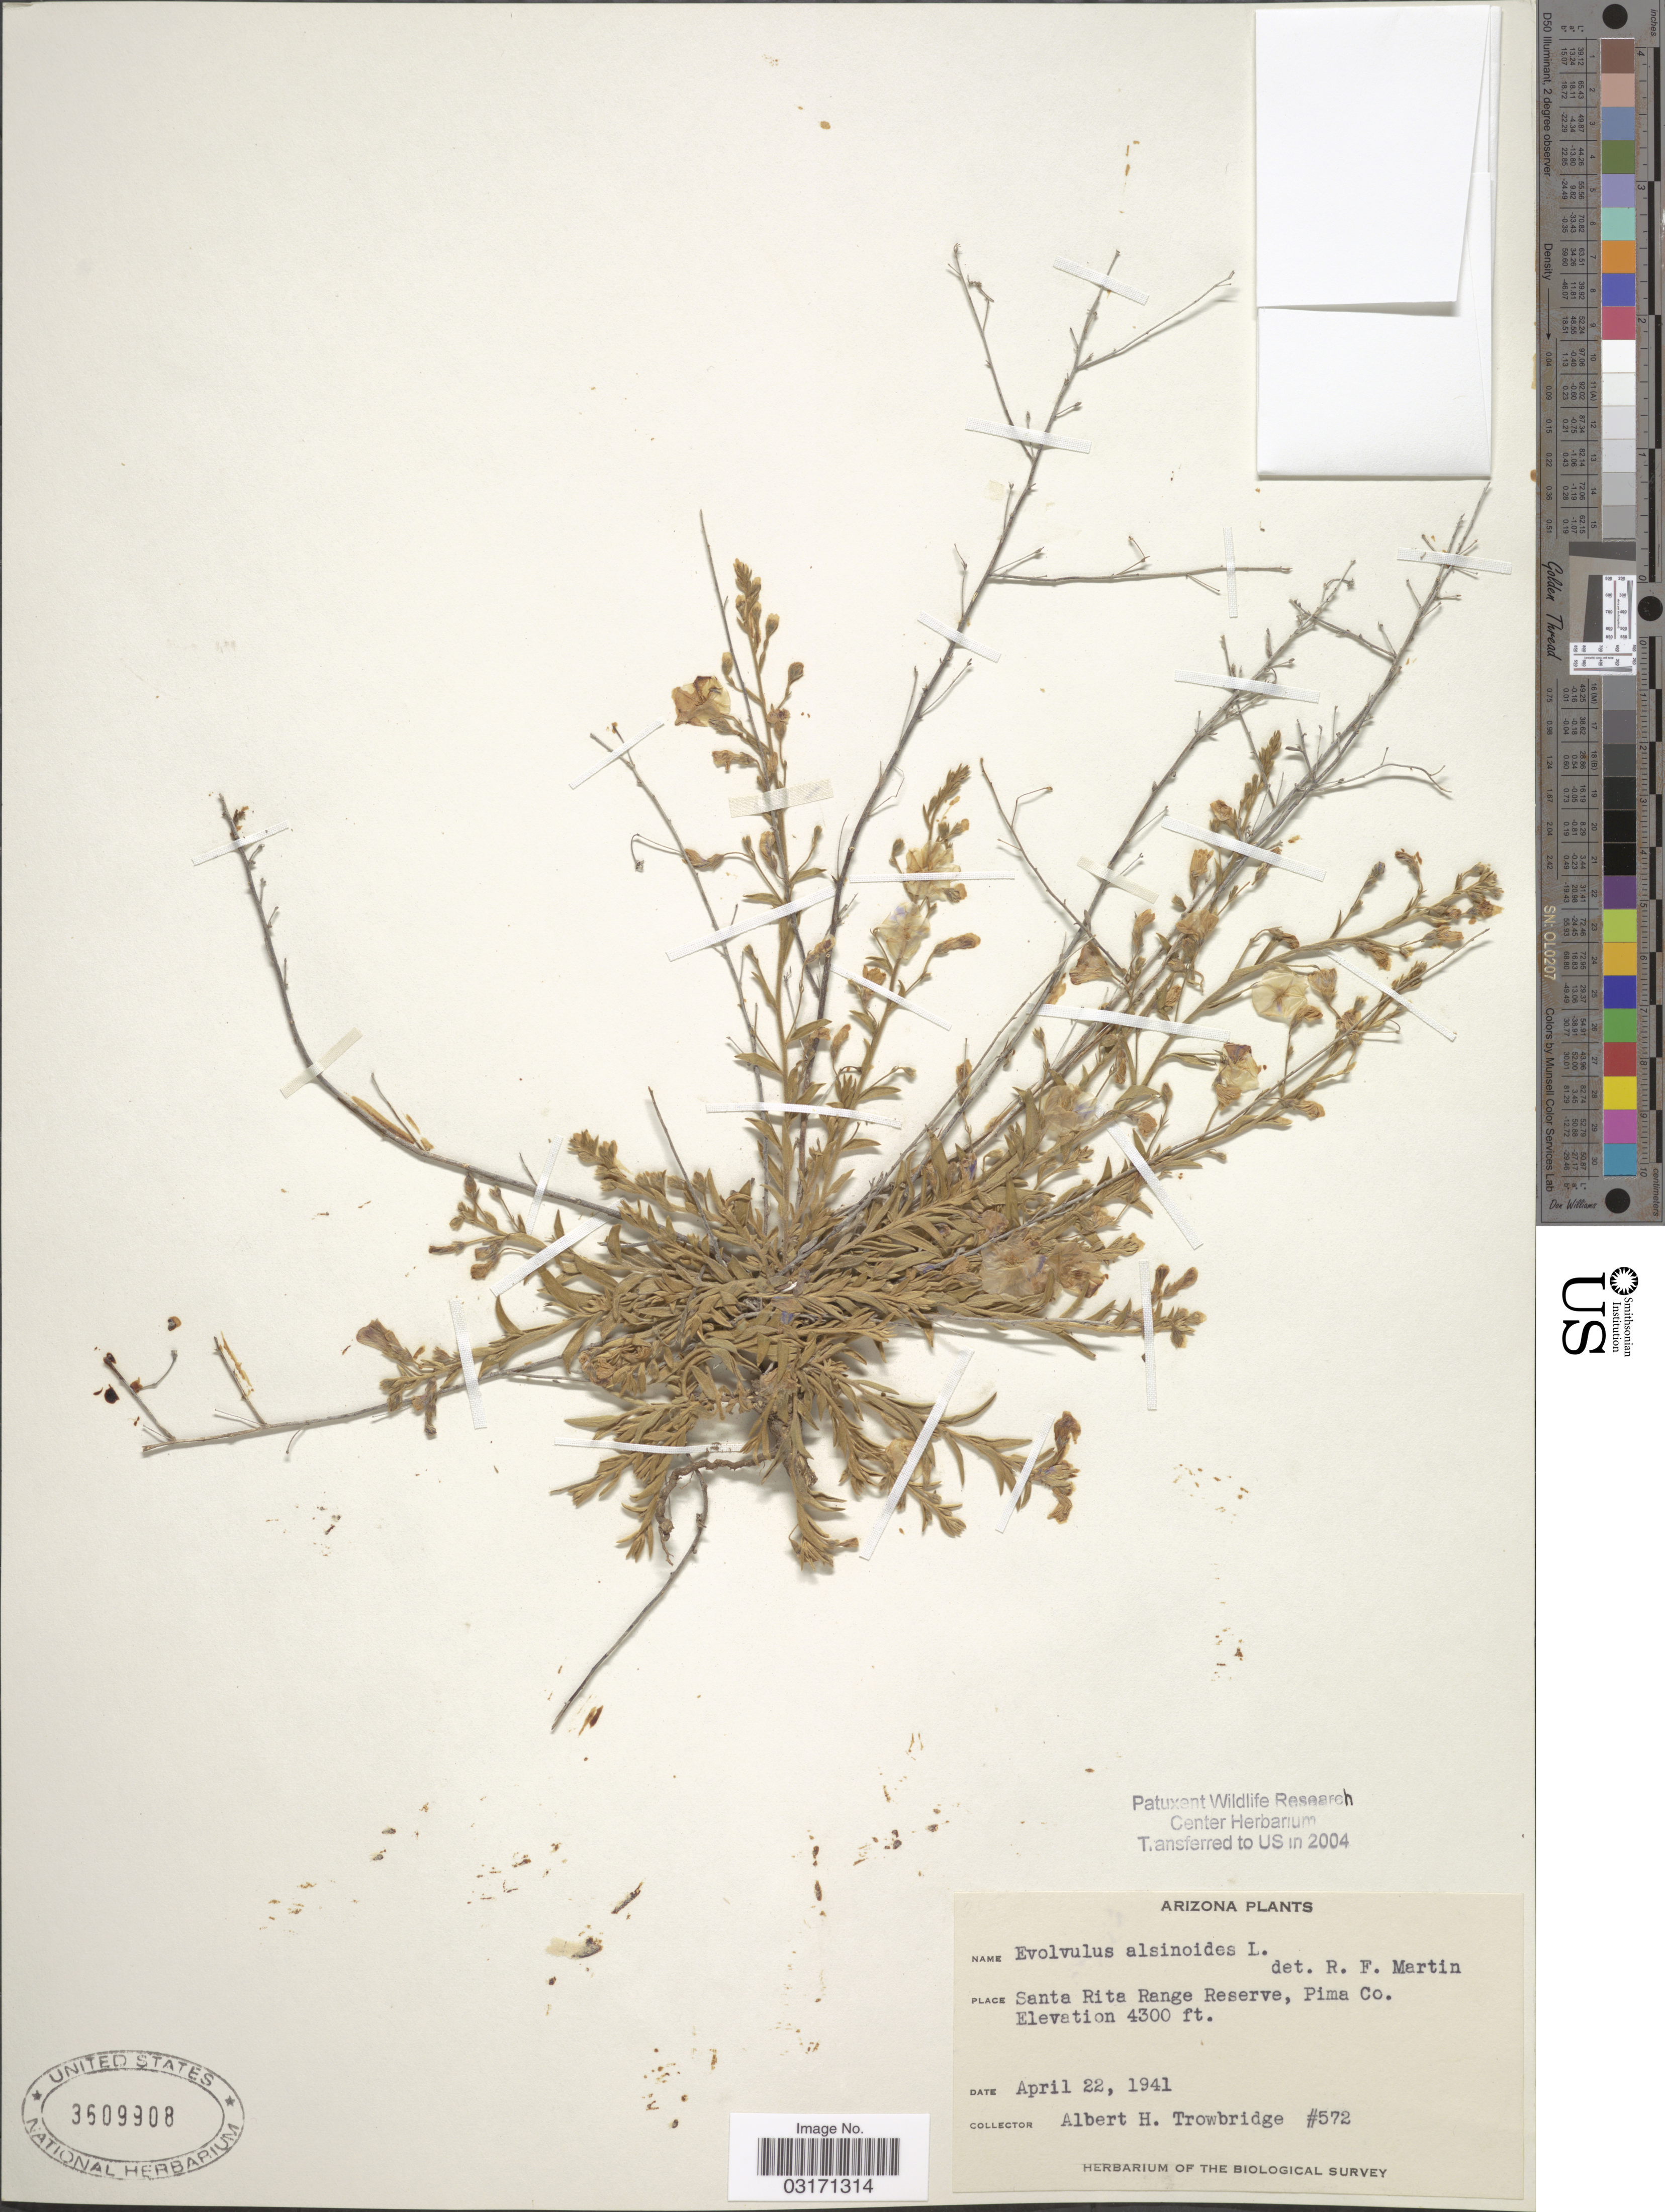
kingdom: Plantae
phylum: Tracheophyta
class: Magnoliopsida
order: Solanales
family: Convolvulaceae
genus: Evolvulus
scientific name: Evolvulus alsinoides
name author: (L.) L.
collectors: A. H. Trowbridge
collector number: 572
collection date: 1941-04-22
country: United States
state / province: Arizona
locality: Santa Rita Range Reserve, Pima Co.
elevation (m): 1311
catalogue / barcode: US 3609908